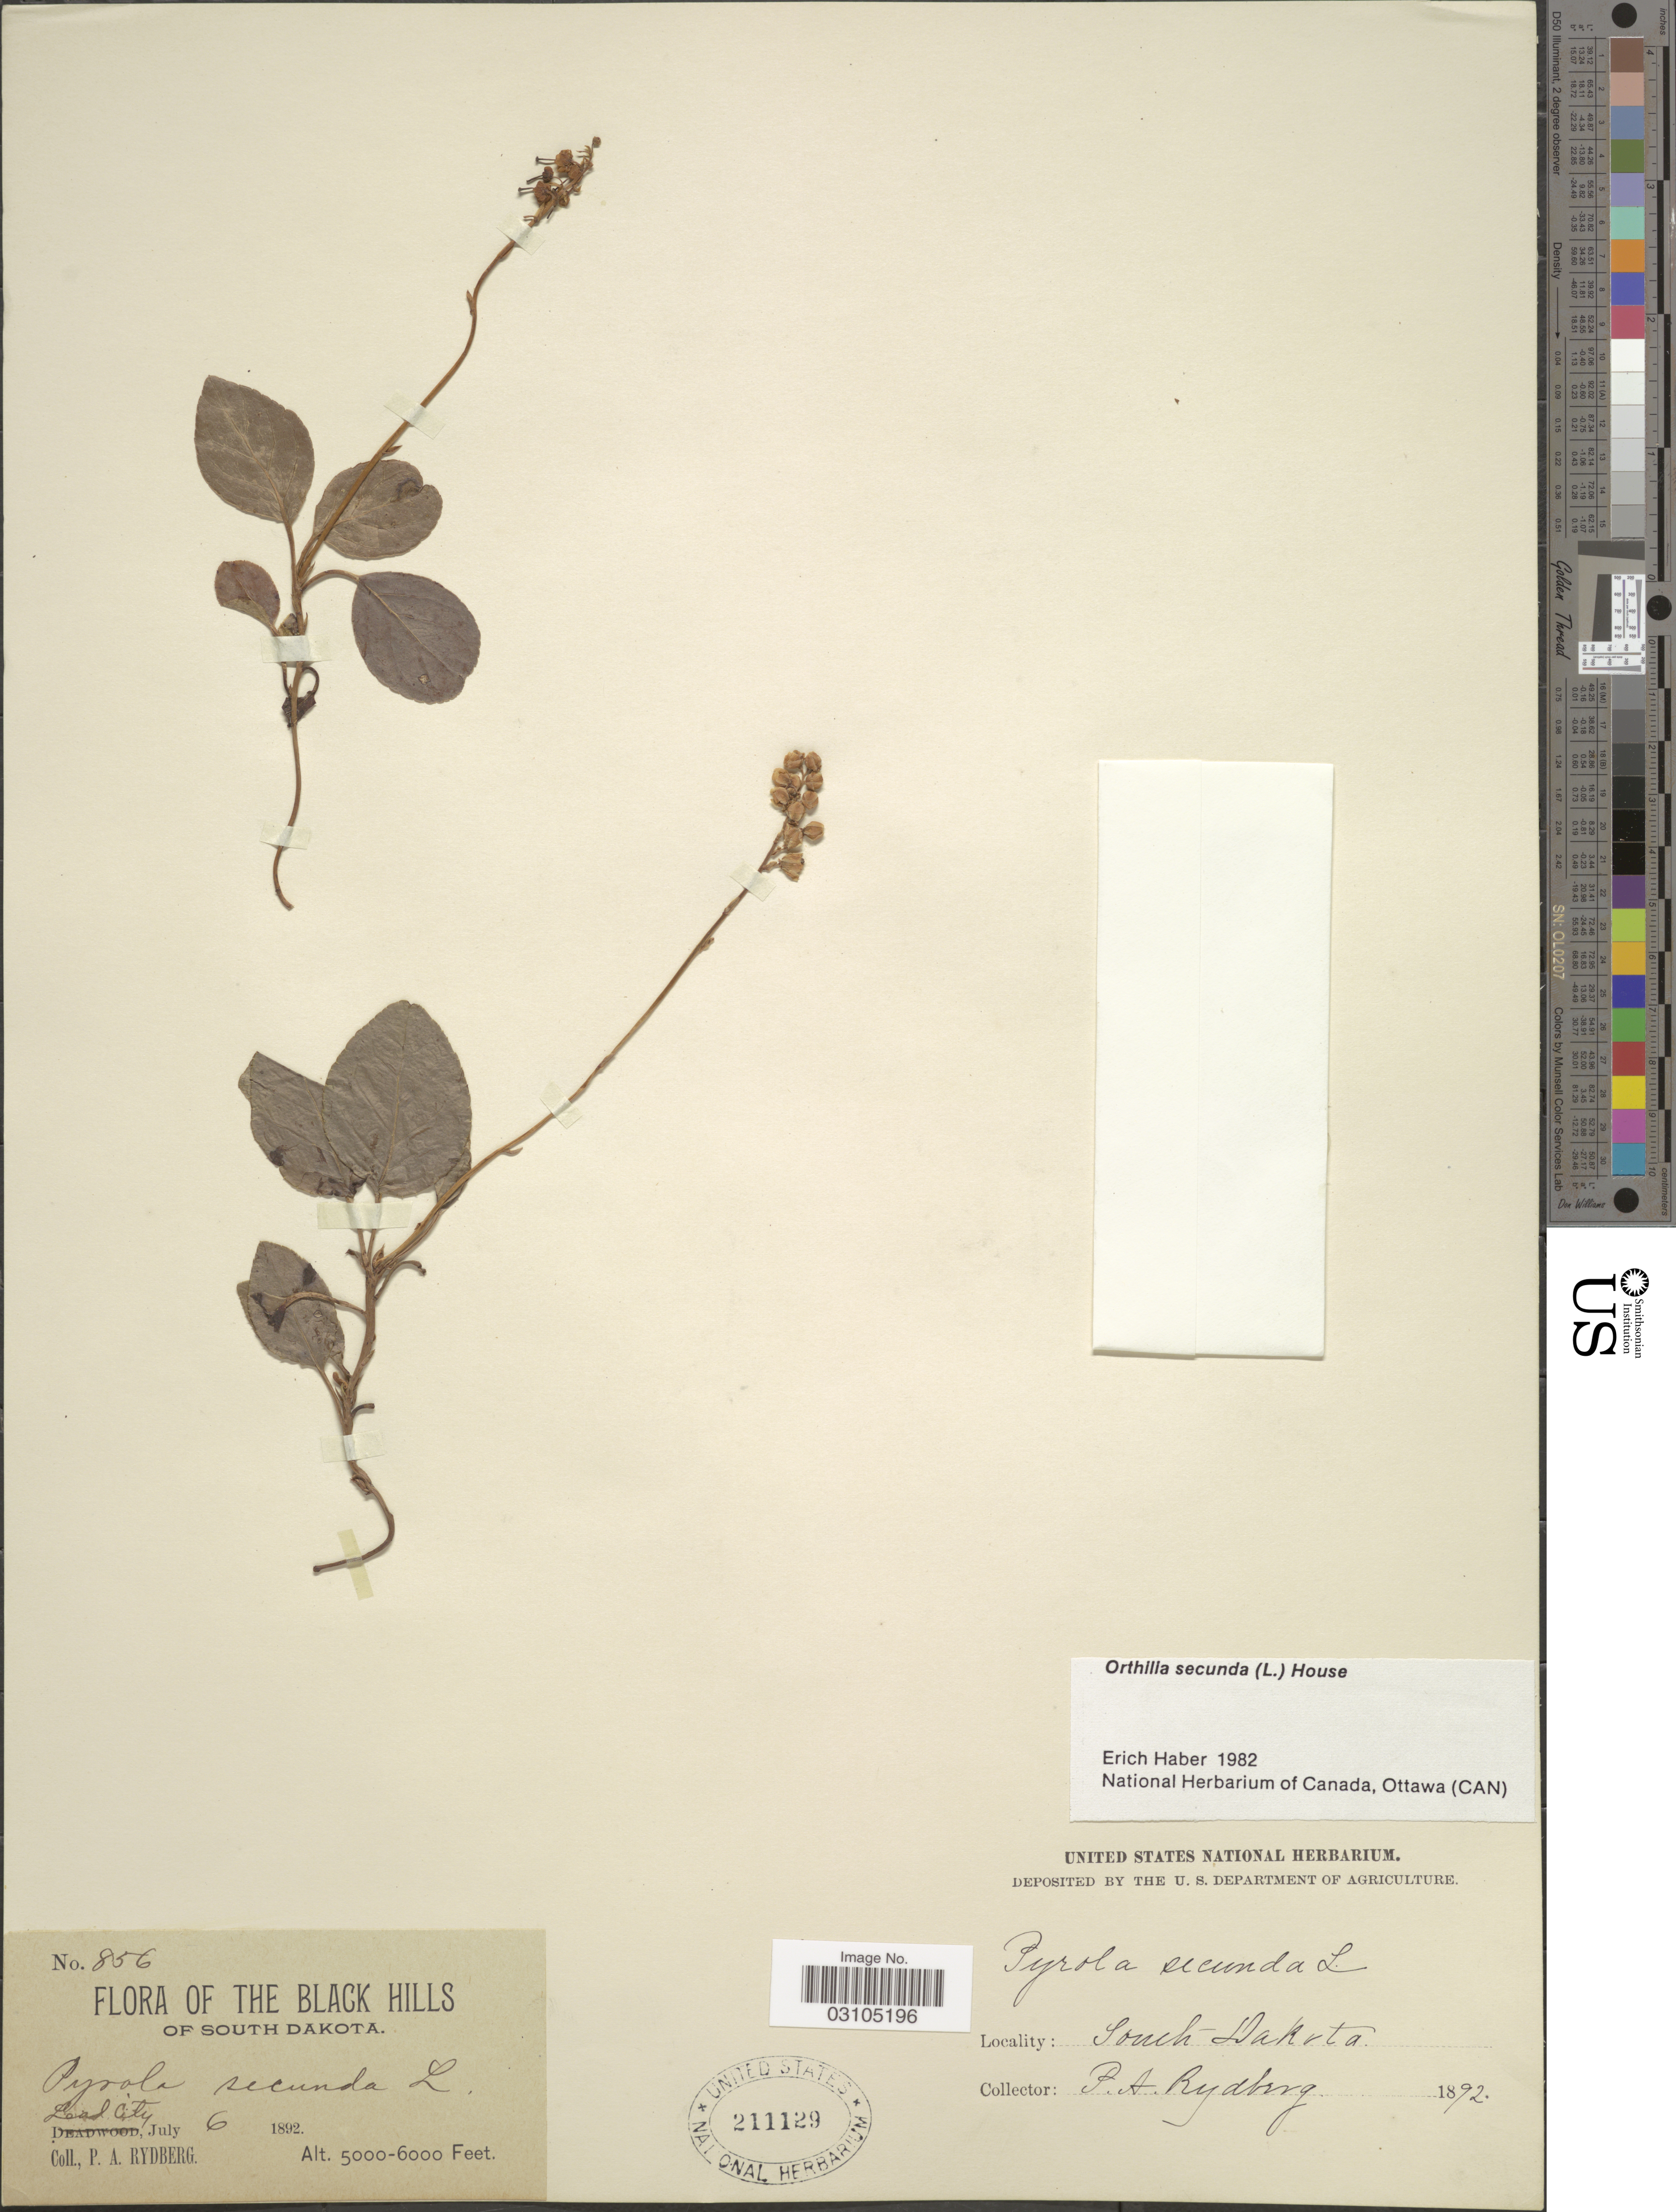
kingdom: Plantae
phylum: Tracheophyta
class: Magnoliopsida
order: Ericales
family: Ericaceae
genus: Orthilia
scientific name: Orthilia secunda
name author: (L.) House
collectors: P. A. Rydberg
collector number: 856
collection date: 1892-07-06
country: United States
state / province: South Dakota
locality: Black Hills of South Dakota. Lead City.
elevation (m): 1524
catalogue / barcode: US 211129